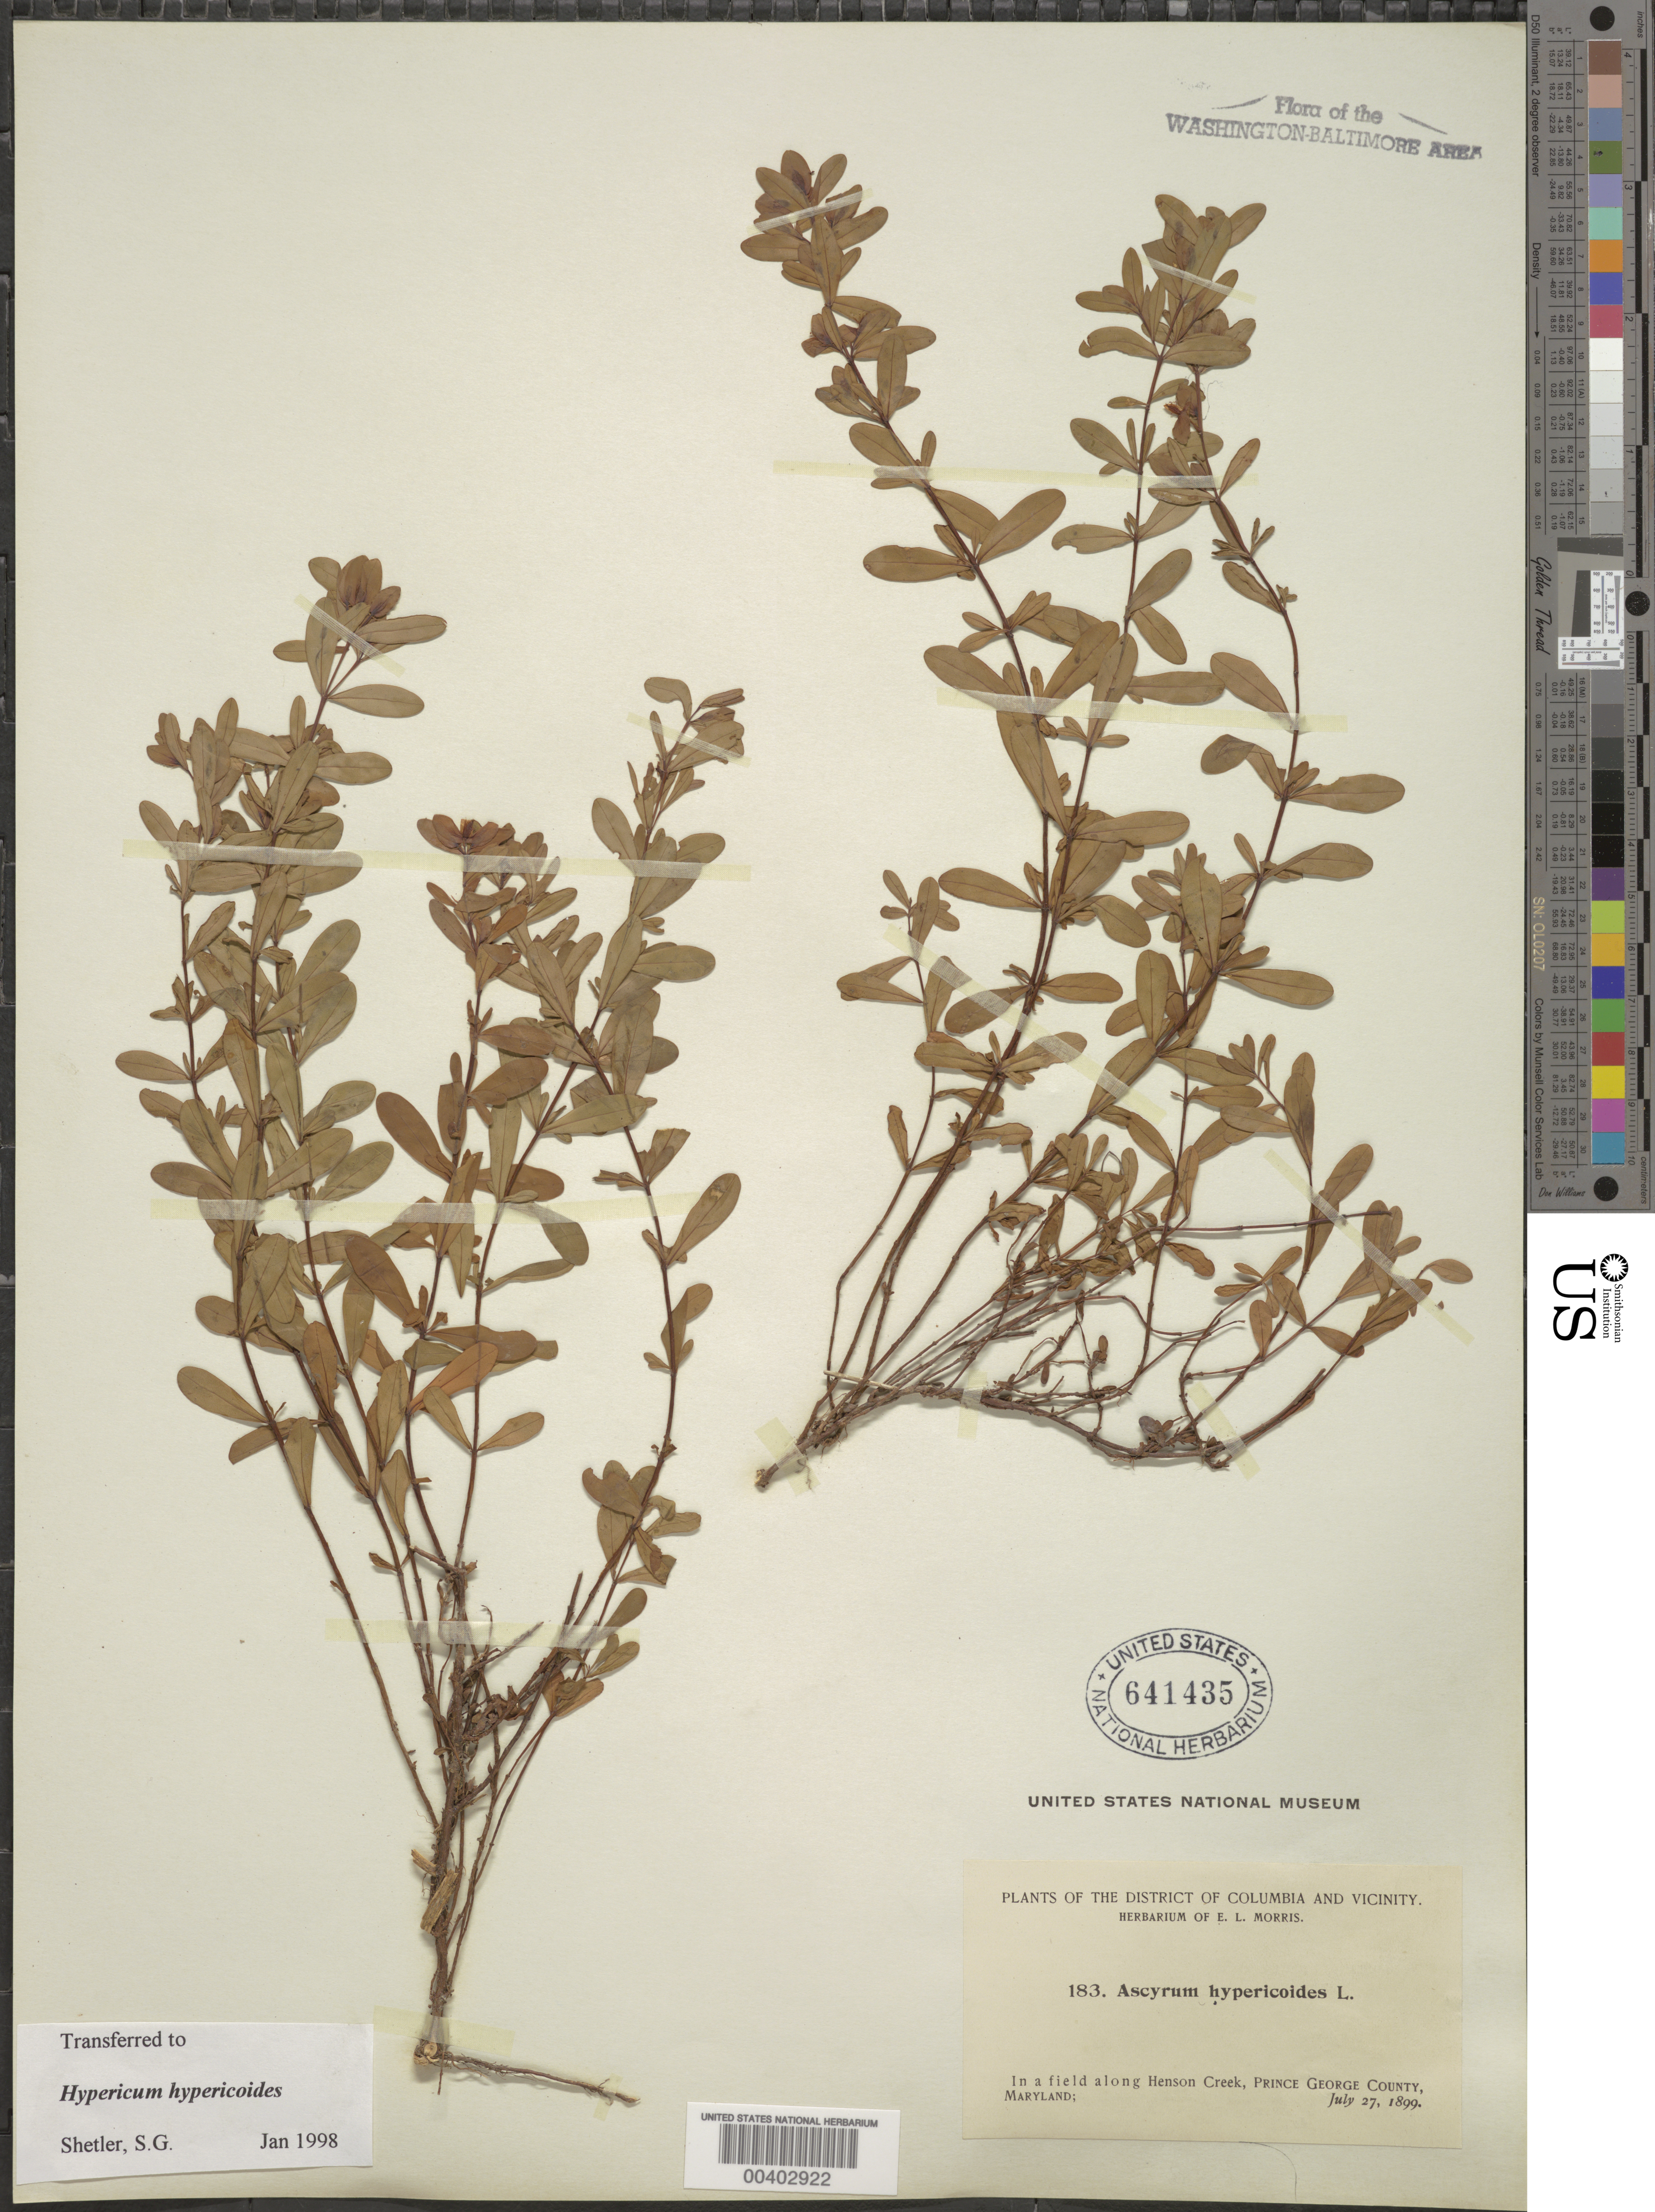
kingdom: Plantae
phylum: Tracheophyta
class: Magnoliopsida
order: Malpighiales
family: Hypericaceae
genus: Hypericum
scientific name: Hypericum stragulum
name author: W.P. Adams & N. Robson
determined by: Strong, Mark T., (BOT), Smithsonian Institution - National Museum of Natural History (UNITED STATES)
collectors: E. L. Morris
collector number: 183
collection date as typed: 27 Jul 1899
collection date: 1899-07-27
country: United States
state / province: Maryland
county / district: Prince George's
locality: Henson Creek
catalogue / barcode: US 641435